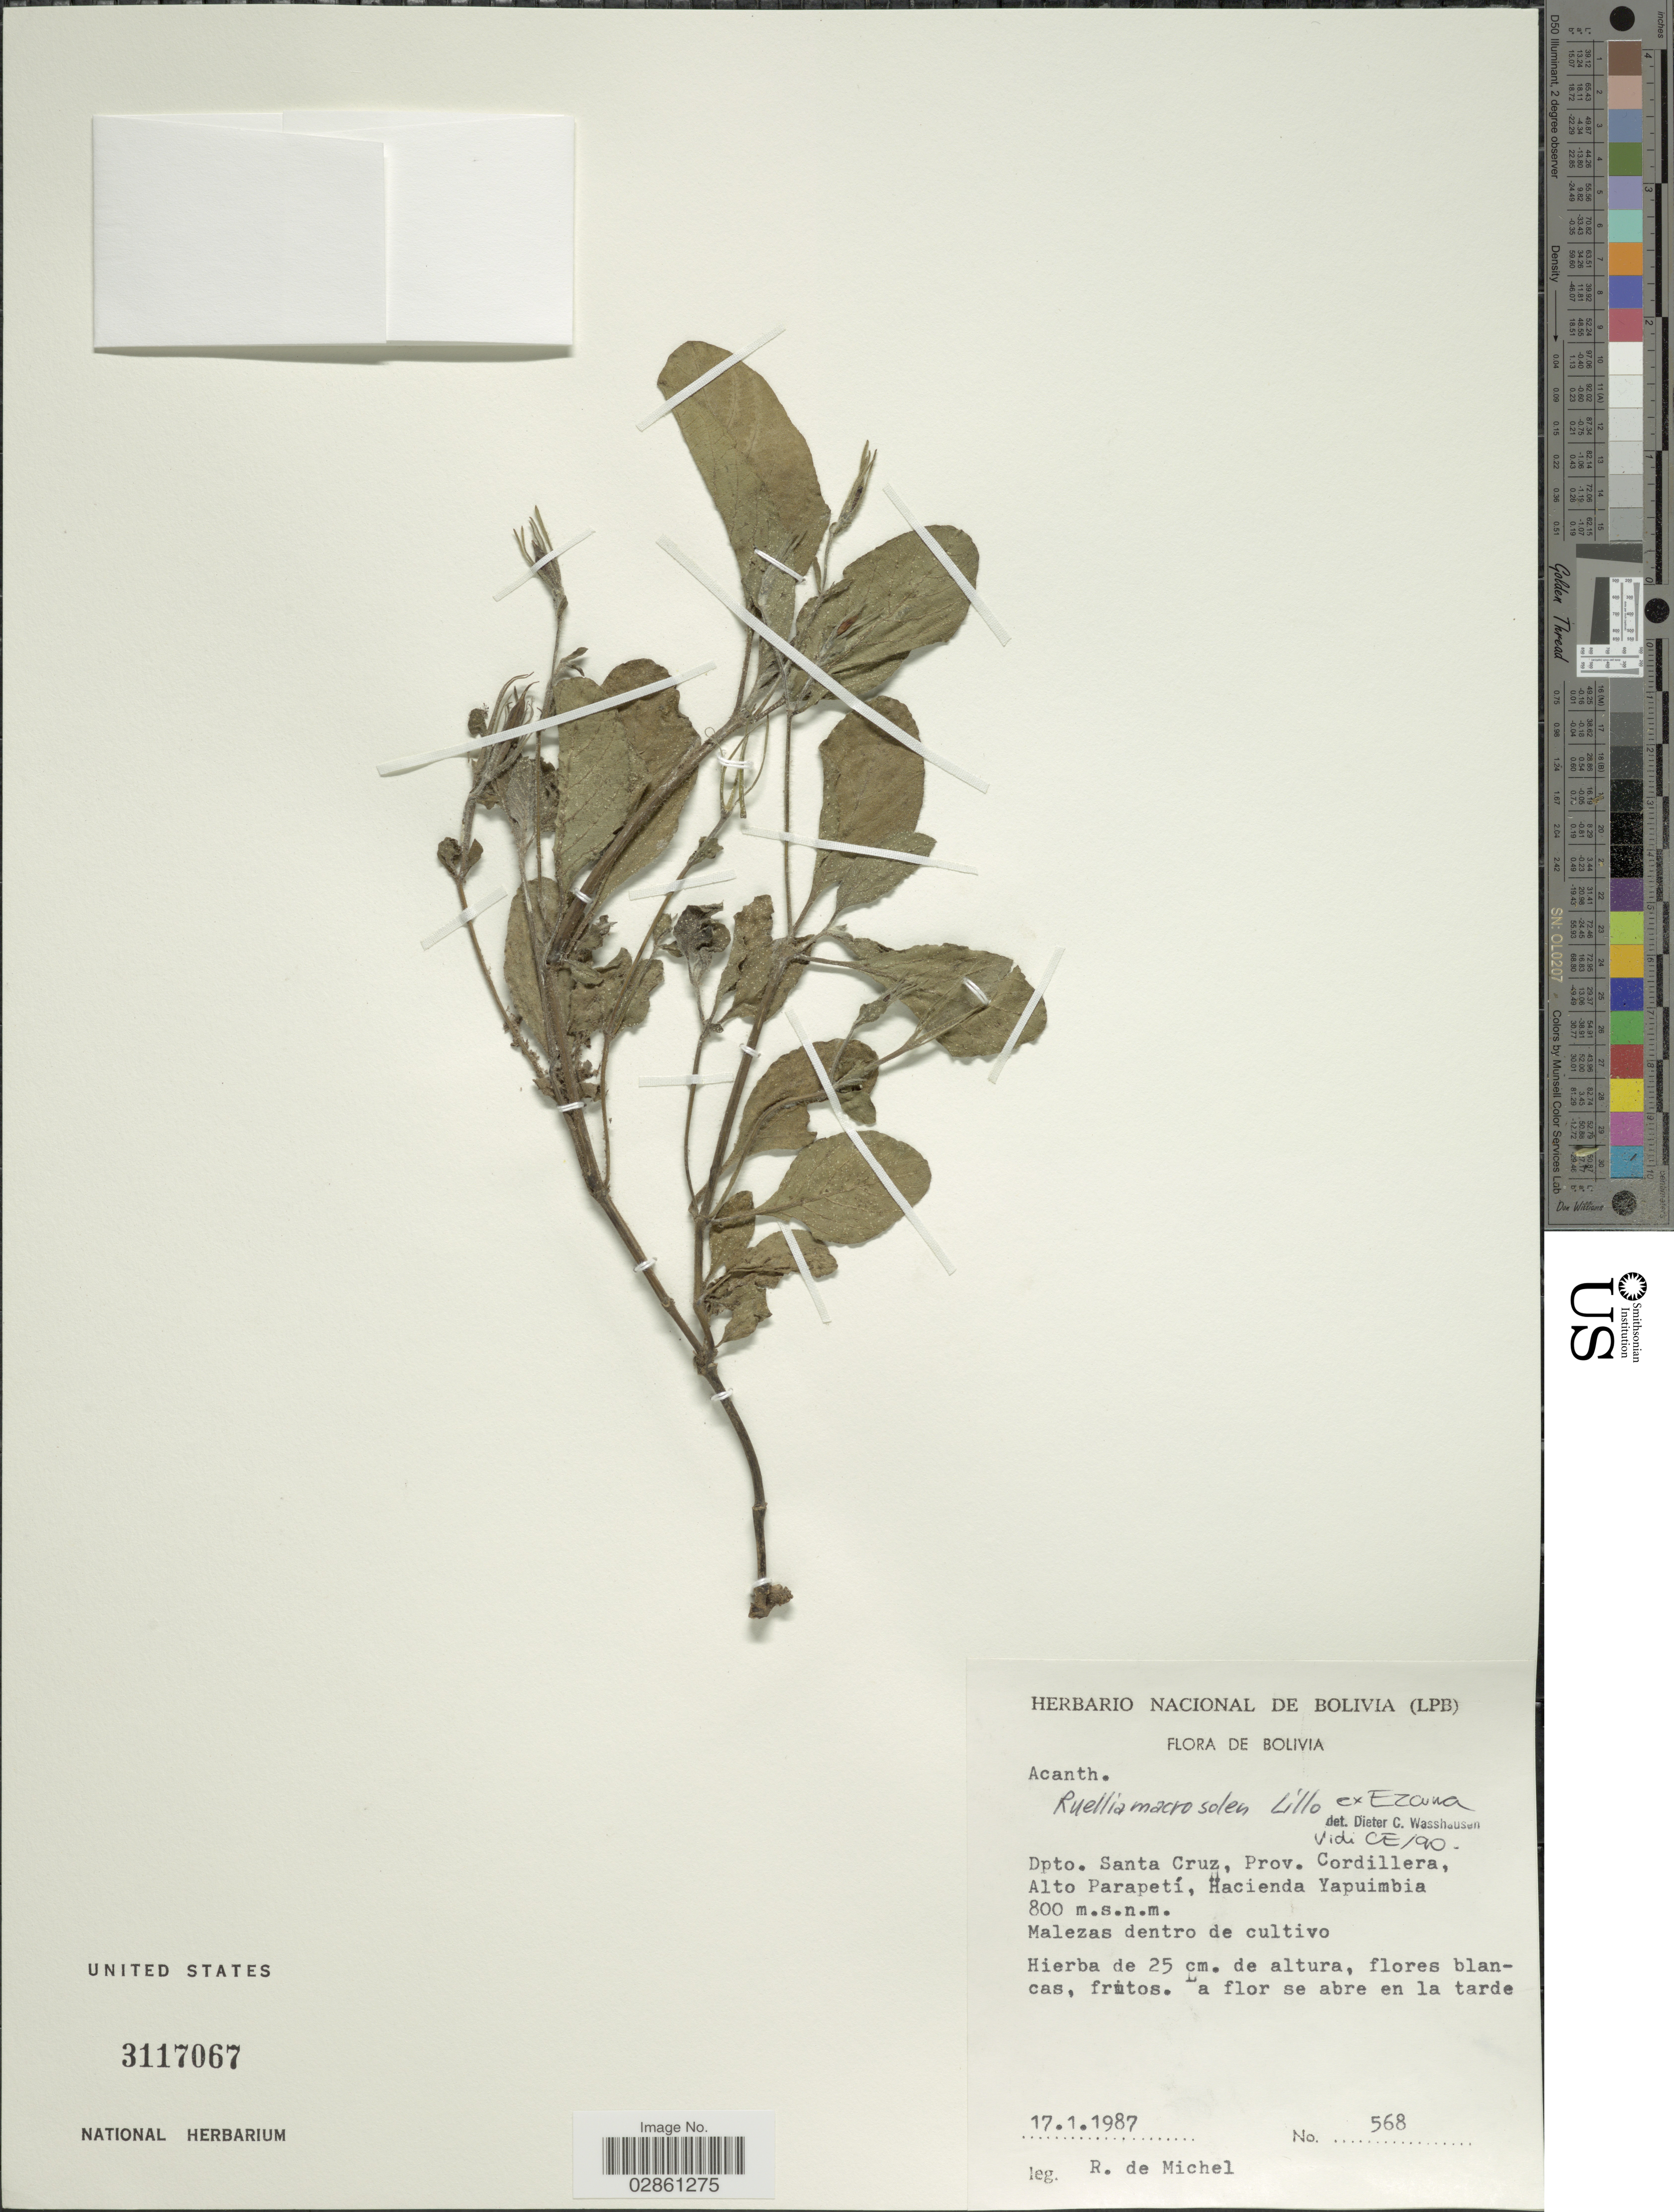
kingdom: Plantae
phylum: Tracheophyta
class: Magnoliopsida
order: Lamiales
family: Acanthaceae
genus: Ruellia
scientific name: Ruellia macrosolen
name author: Lillo ex C. Ezcurra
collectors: d. Michel R.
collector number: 568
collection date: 1987-01-17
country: Bolivia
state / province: Santa Cruz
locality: Dpto. Santa Cruz, Prov. Cordillera, Alto Parapetí, Hacienda Yapuimbia.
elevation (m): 800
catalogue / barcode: US 3117067